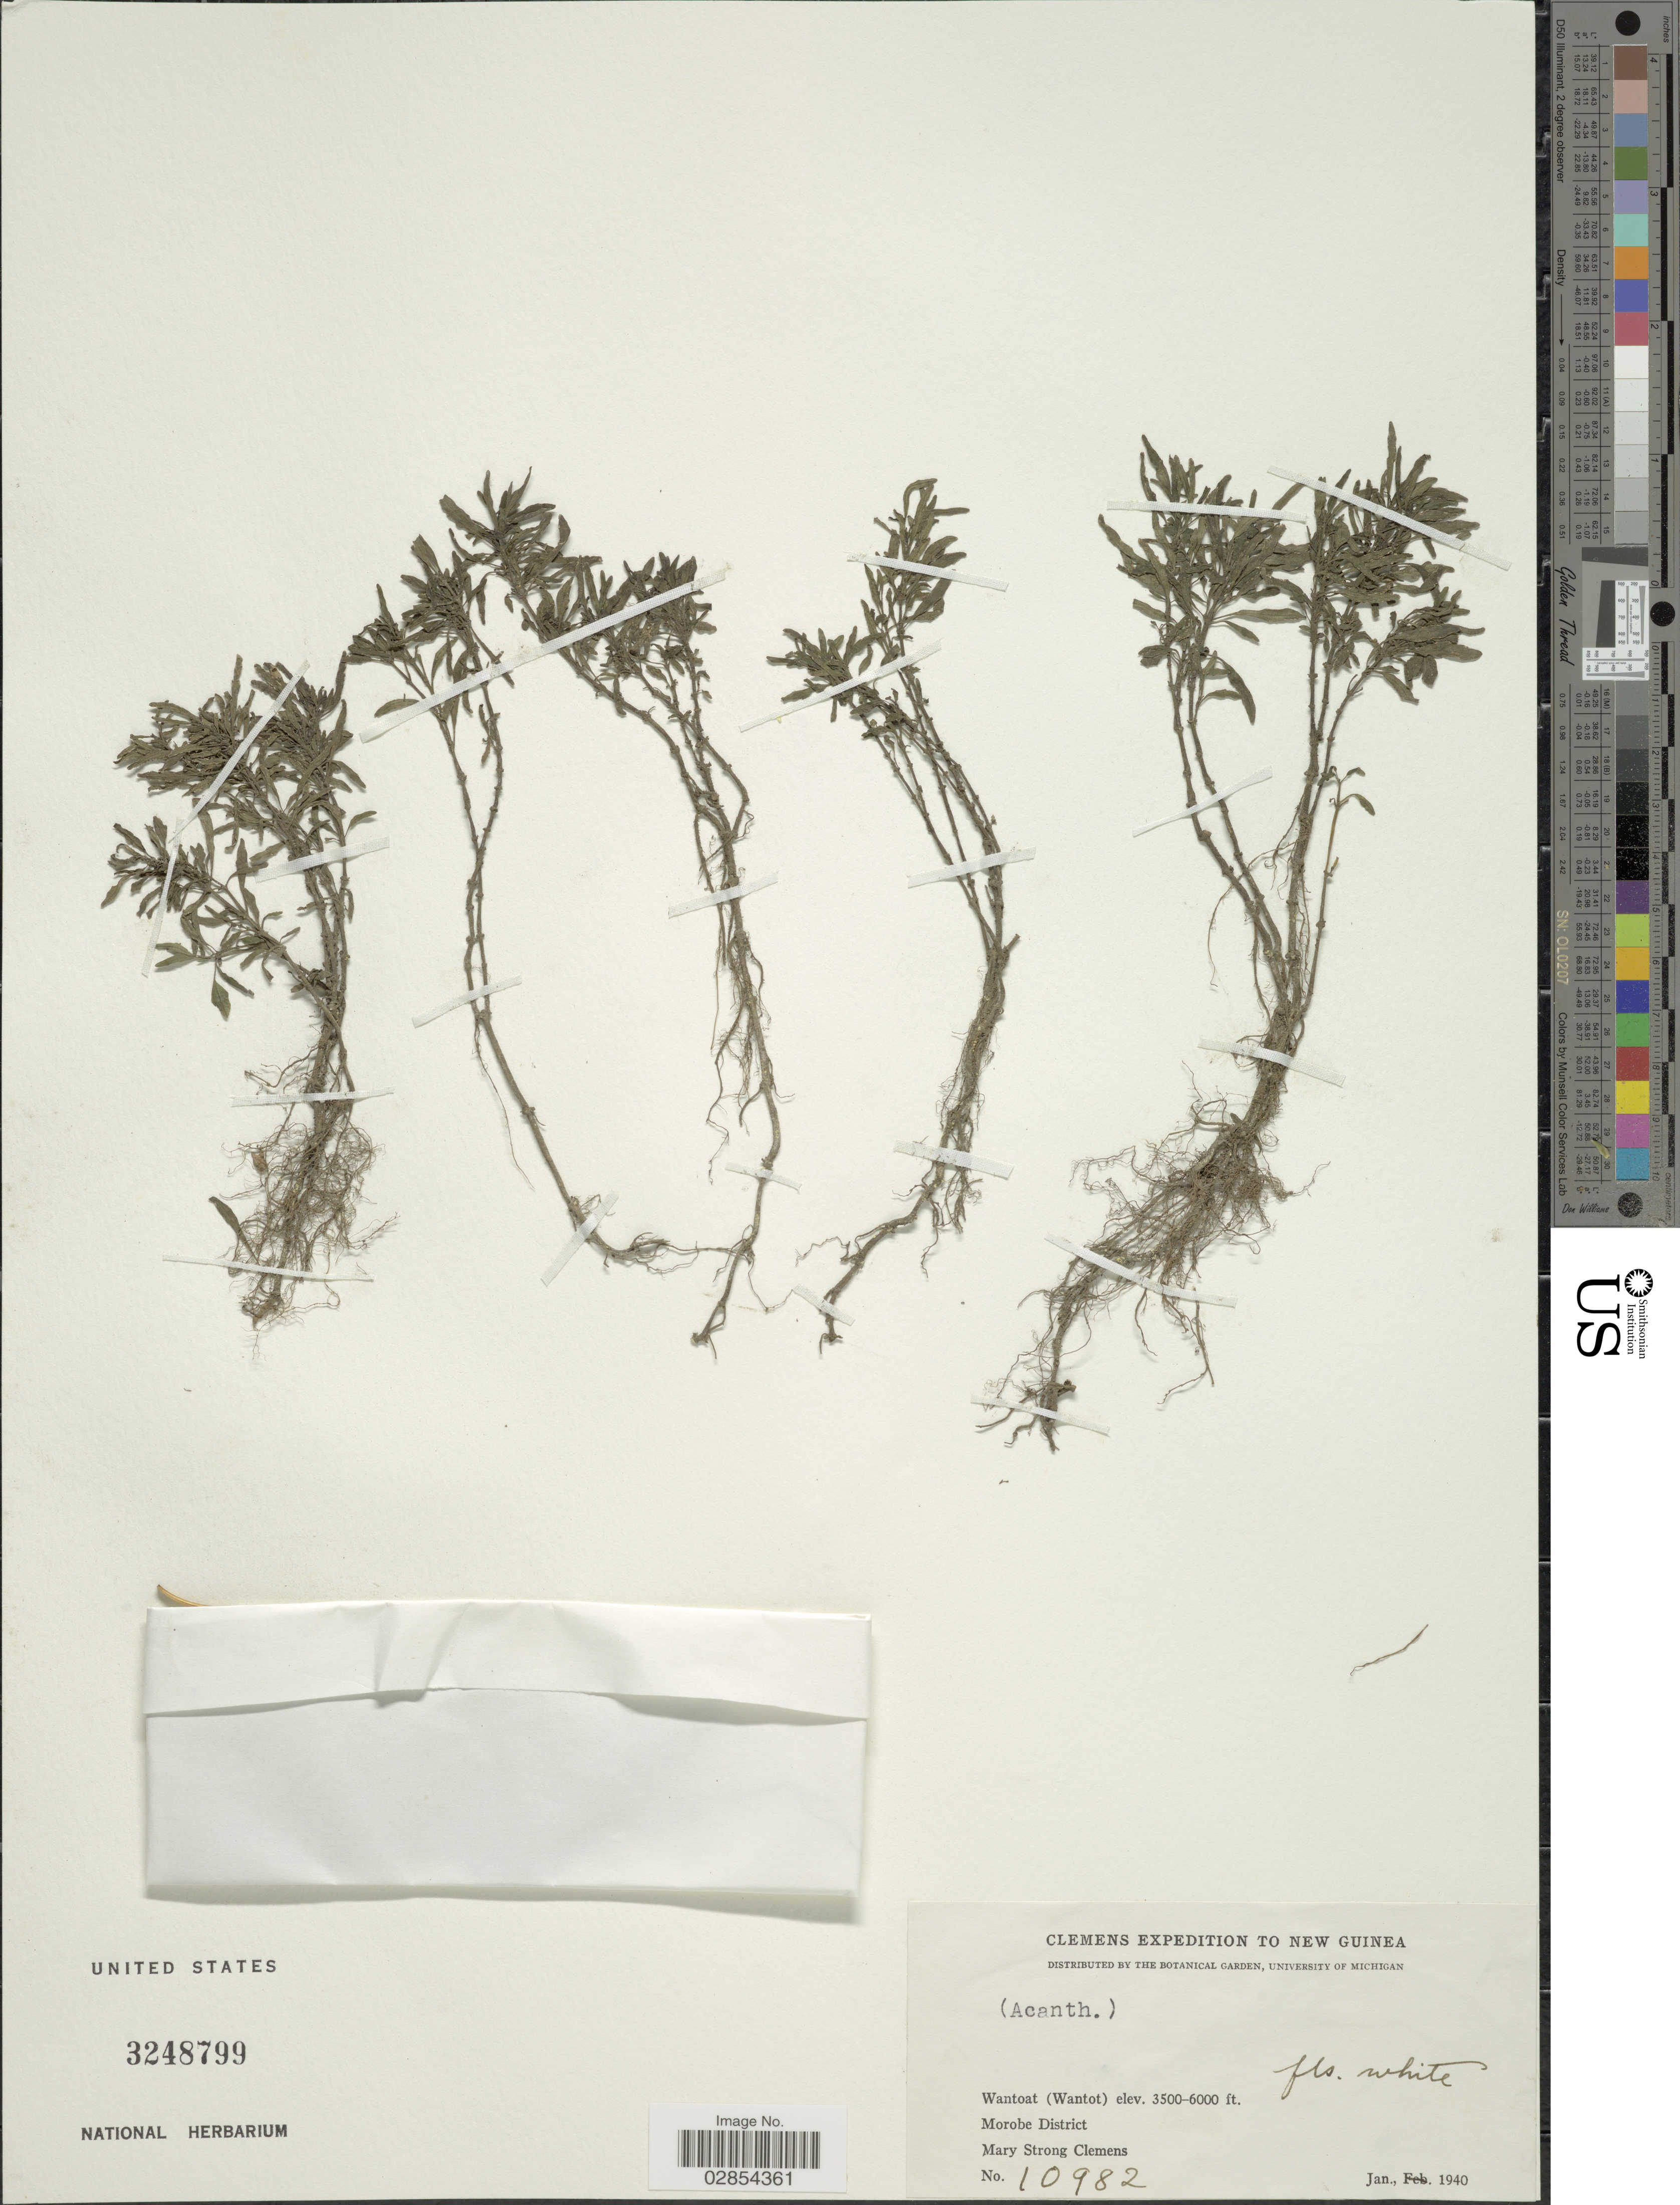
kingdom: Plantae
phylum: Tracheophyta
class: Magnoliopsida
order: Lamiales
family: Acanthaceae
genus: Hygrophila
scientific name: Hygrophila sp.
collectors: M. S. Clemens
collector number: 10982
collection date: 1940-01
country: Papua New Guinea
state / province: Morobe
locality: Wantoat (Wantot). Morobe District. New Guinea.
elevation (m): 1067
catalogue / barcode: US 3248799